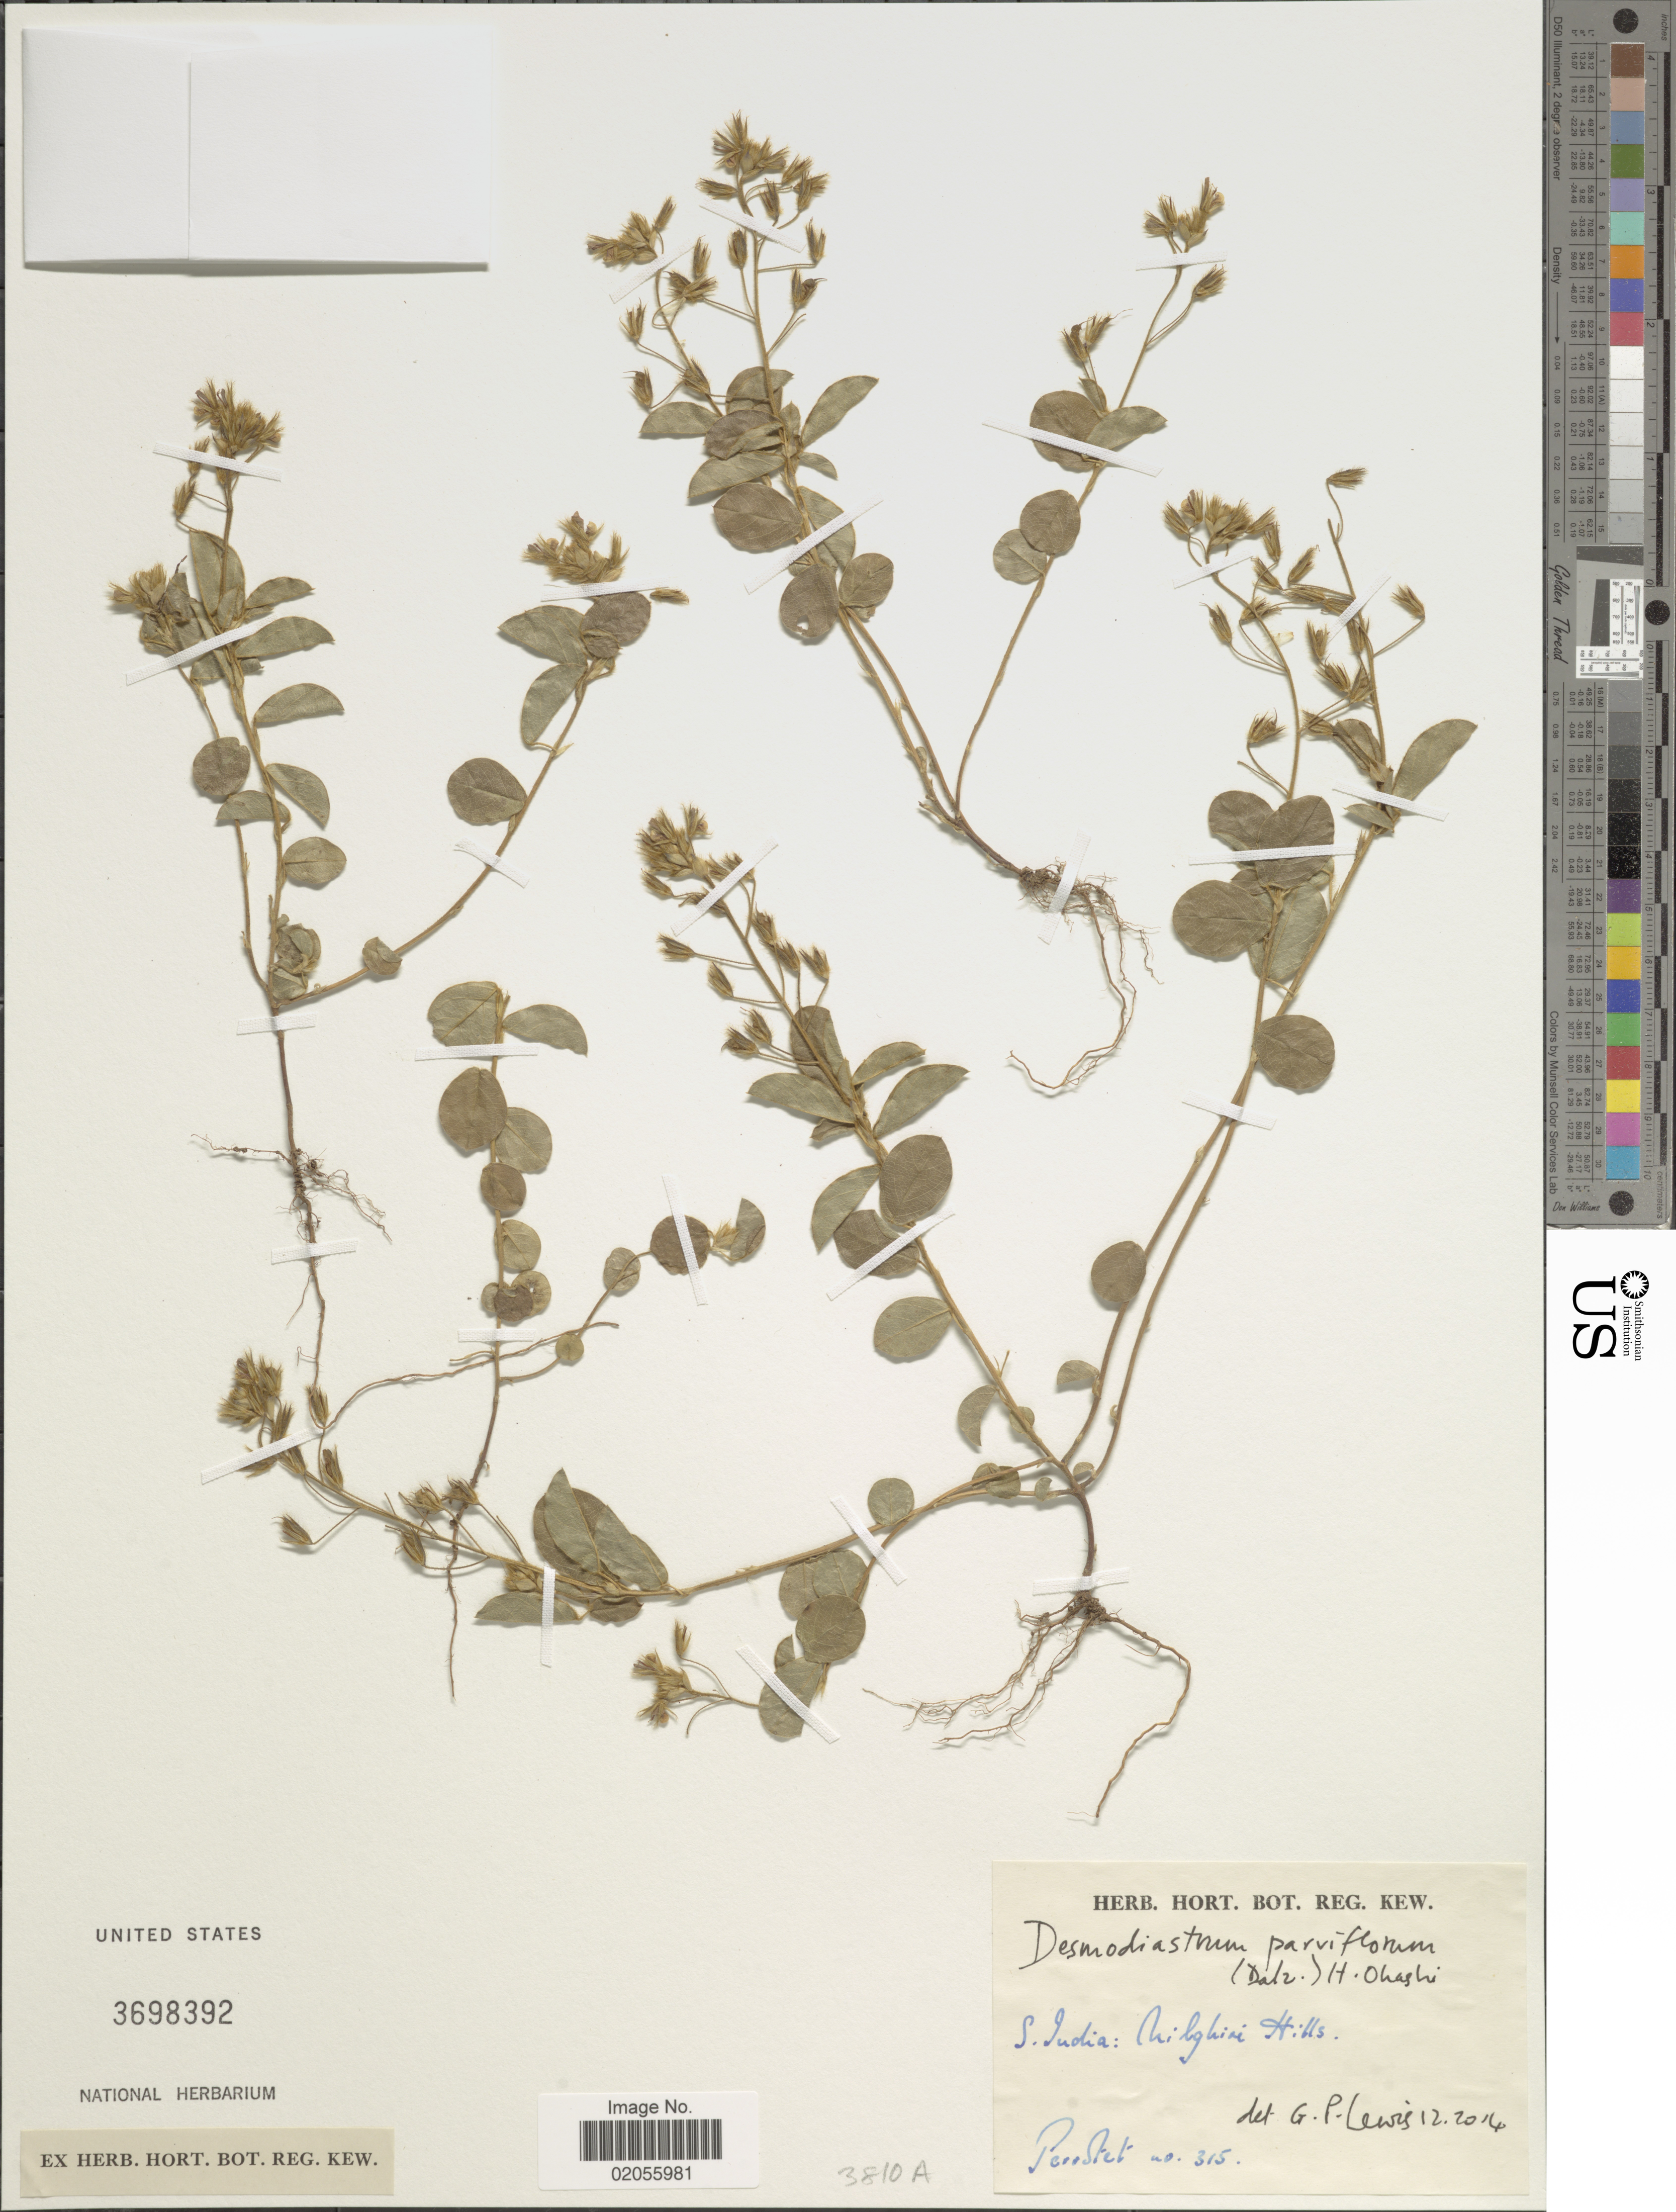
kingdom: Plantae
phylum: Tracheophyta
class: Magnoliopsida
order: Fabales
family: Fabaceae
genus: Alysicarpus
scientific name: Alysicarpus parviflorus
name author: Dalzell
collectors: Perrotet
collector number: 315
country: India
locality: S. India: Nilgiri Hills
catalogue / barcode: US 3698392